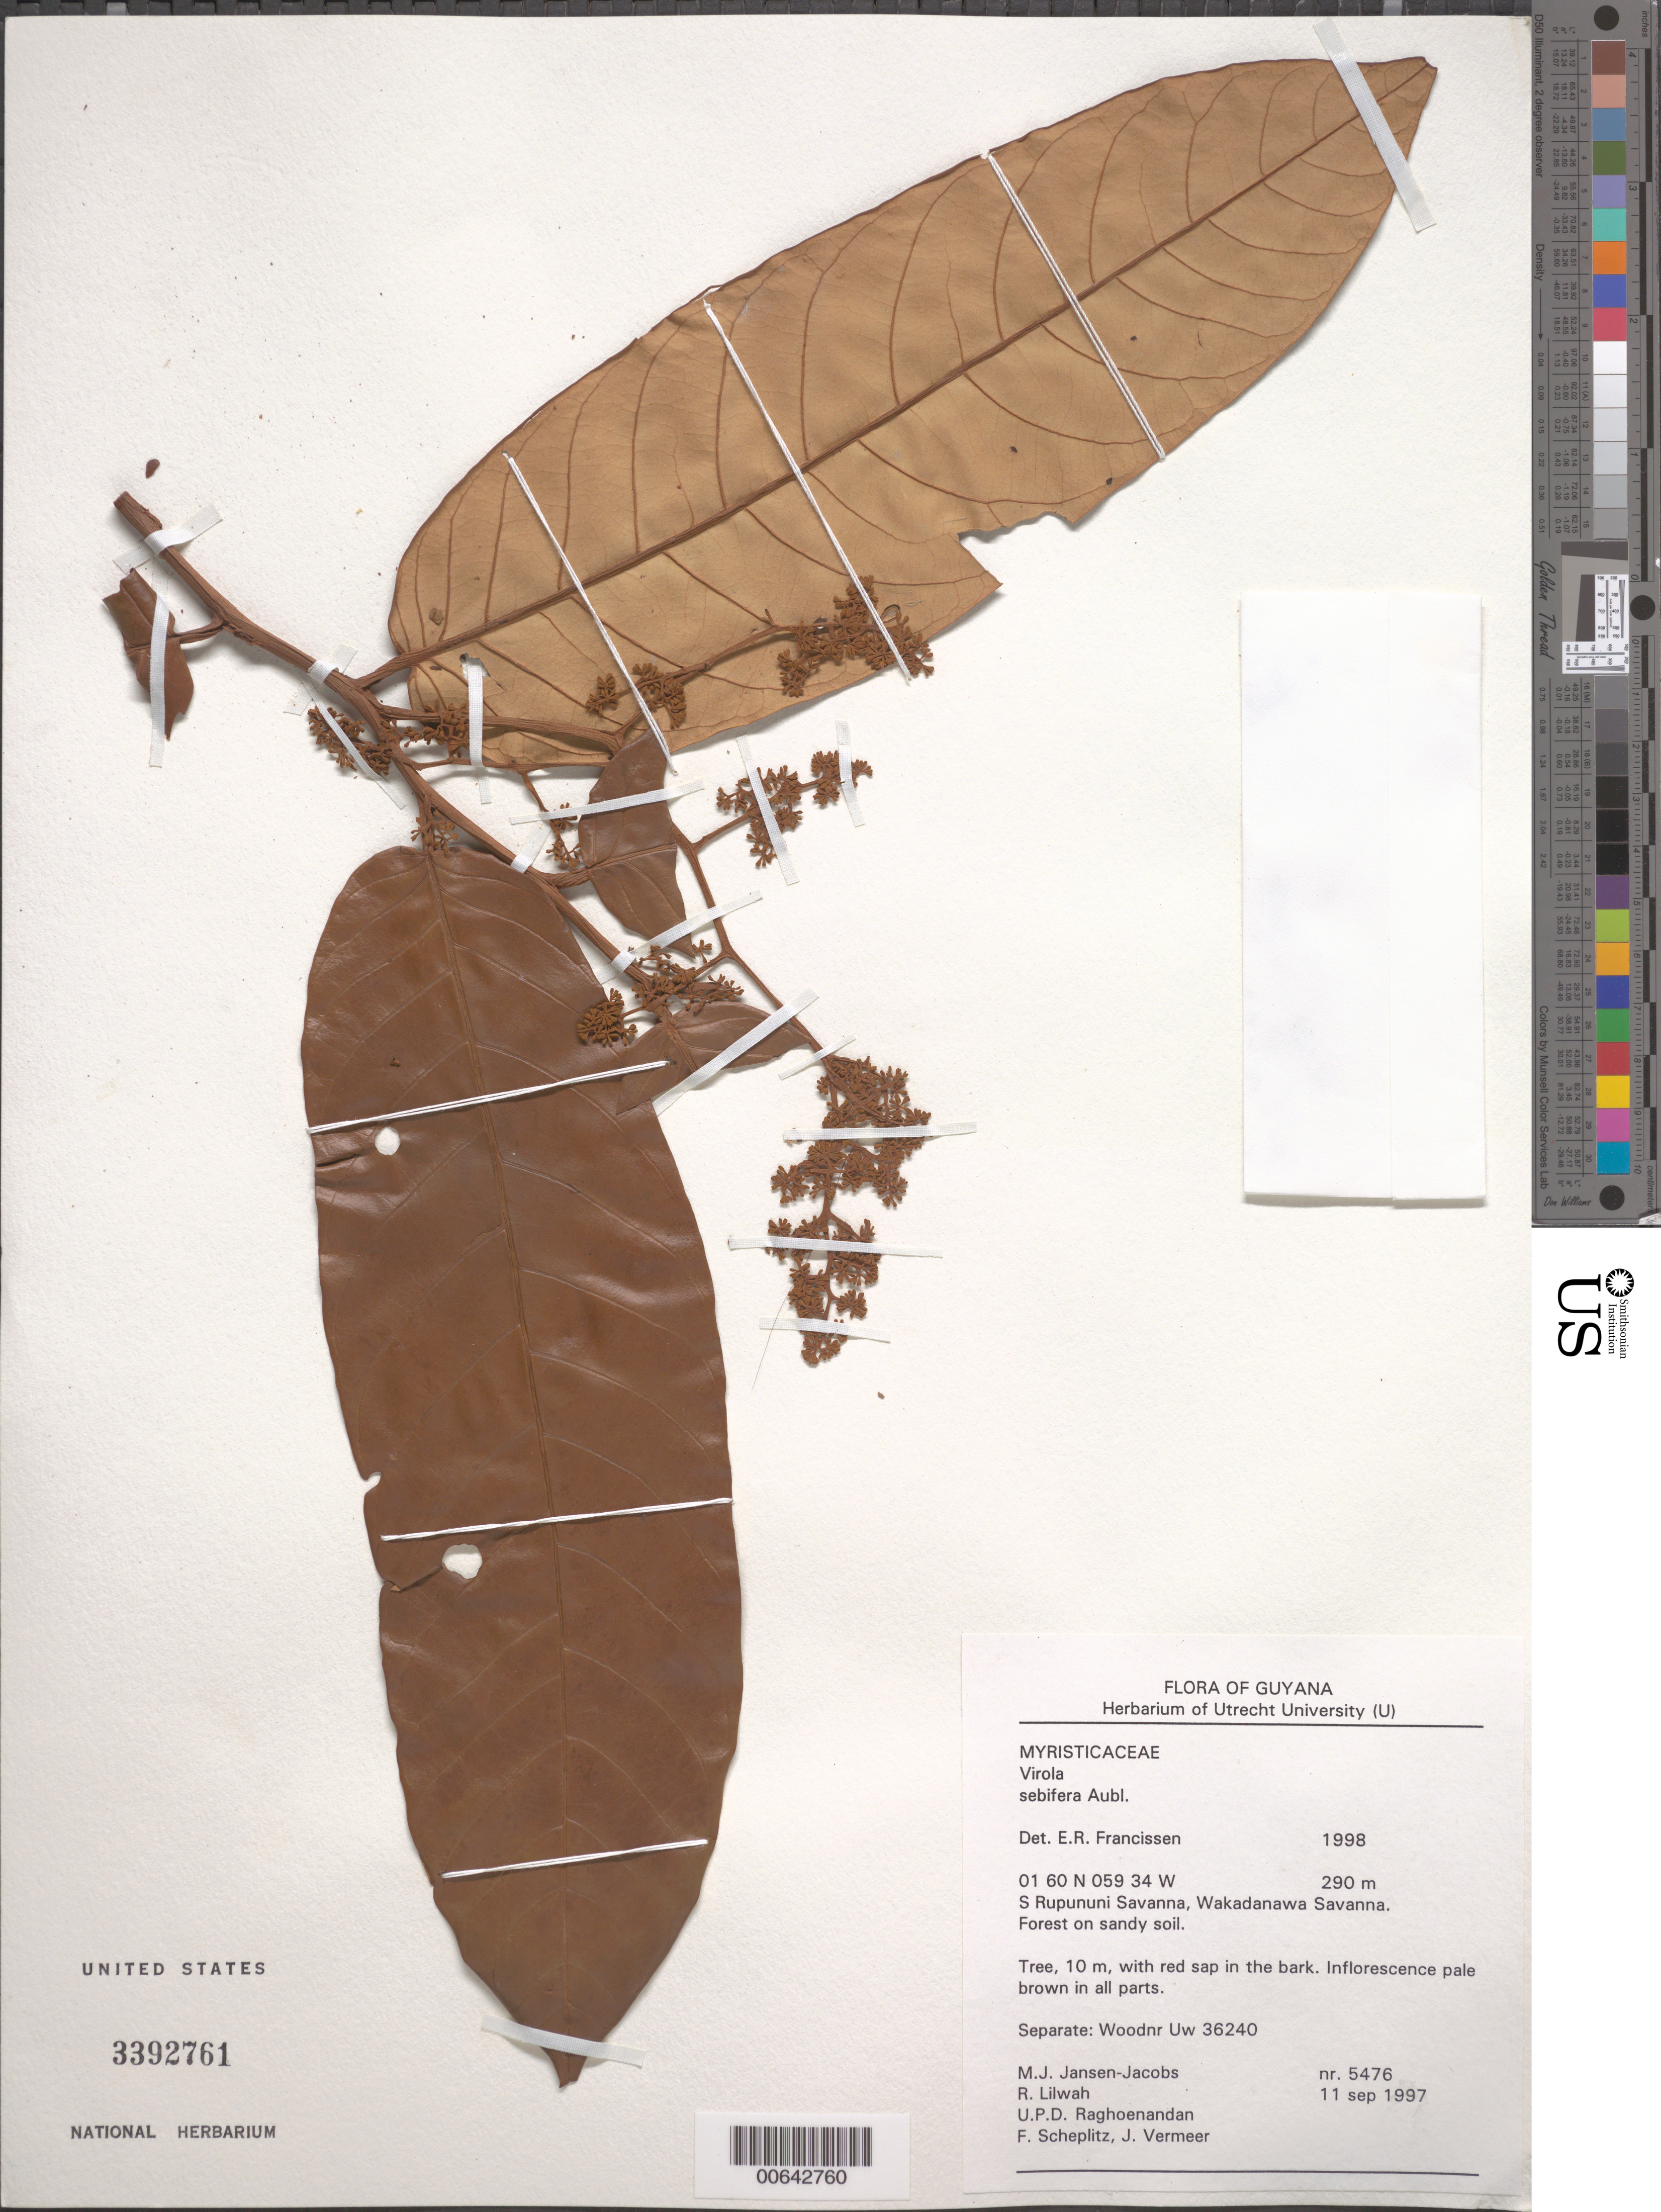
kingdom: Plantae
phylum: Tracheophyta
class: Magnoliopsida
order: Magnoliales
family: Myristicaceae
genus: Virola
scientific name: Virola sebifera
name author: Aubl.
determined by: Francissen, E. R.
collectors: M. J. Jansen-Jacobs, R. Lilwah, U. Raghoenandan, F. Scheplitz & J. Vermeer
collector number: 5476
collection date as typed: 11-Sep-97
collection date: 1997-09-11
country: Guyana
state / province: U. Takutu-U. Essequibo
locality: S. Rupununi savanna, Wakadanawa Savanna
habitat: Forest on sandy soil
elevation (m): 290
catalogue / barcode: US 3392761